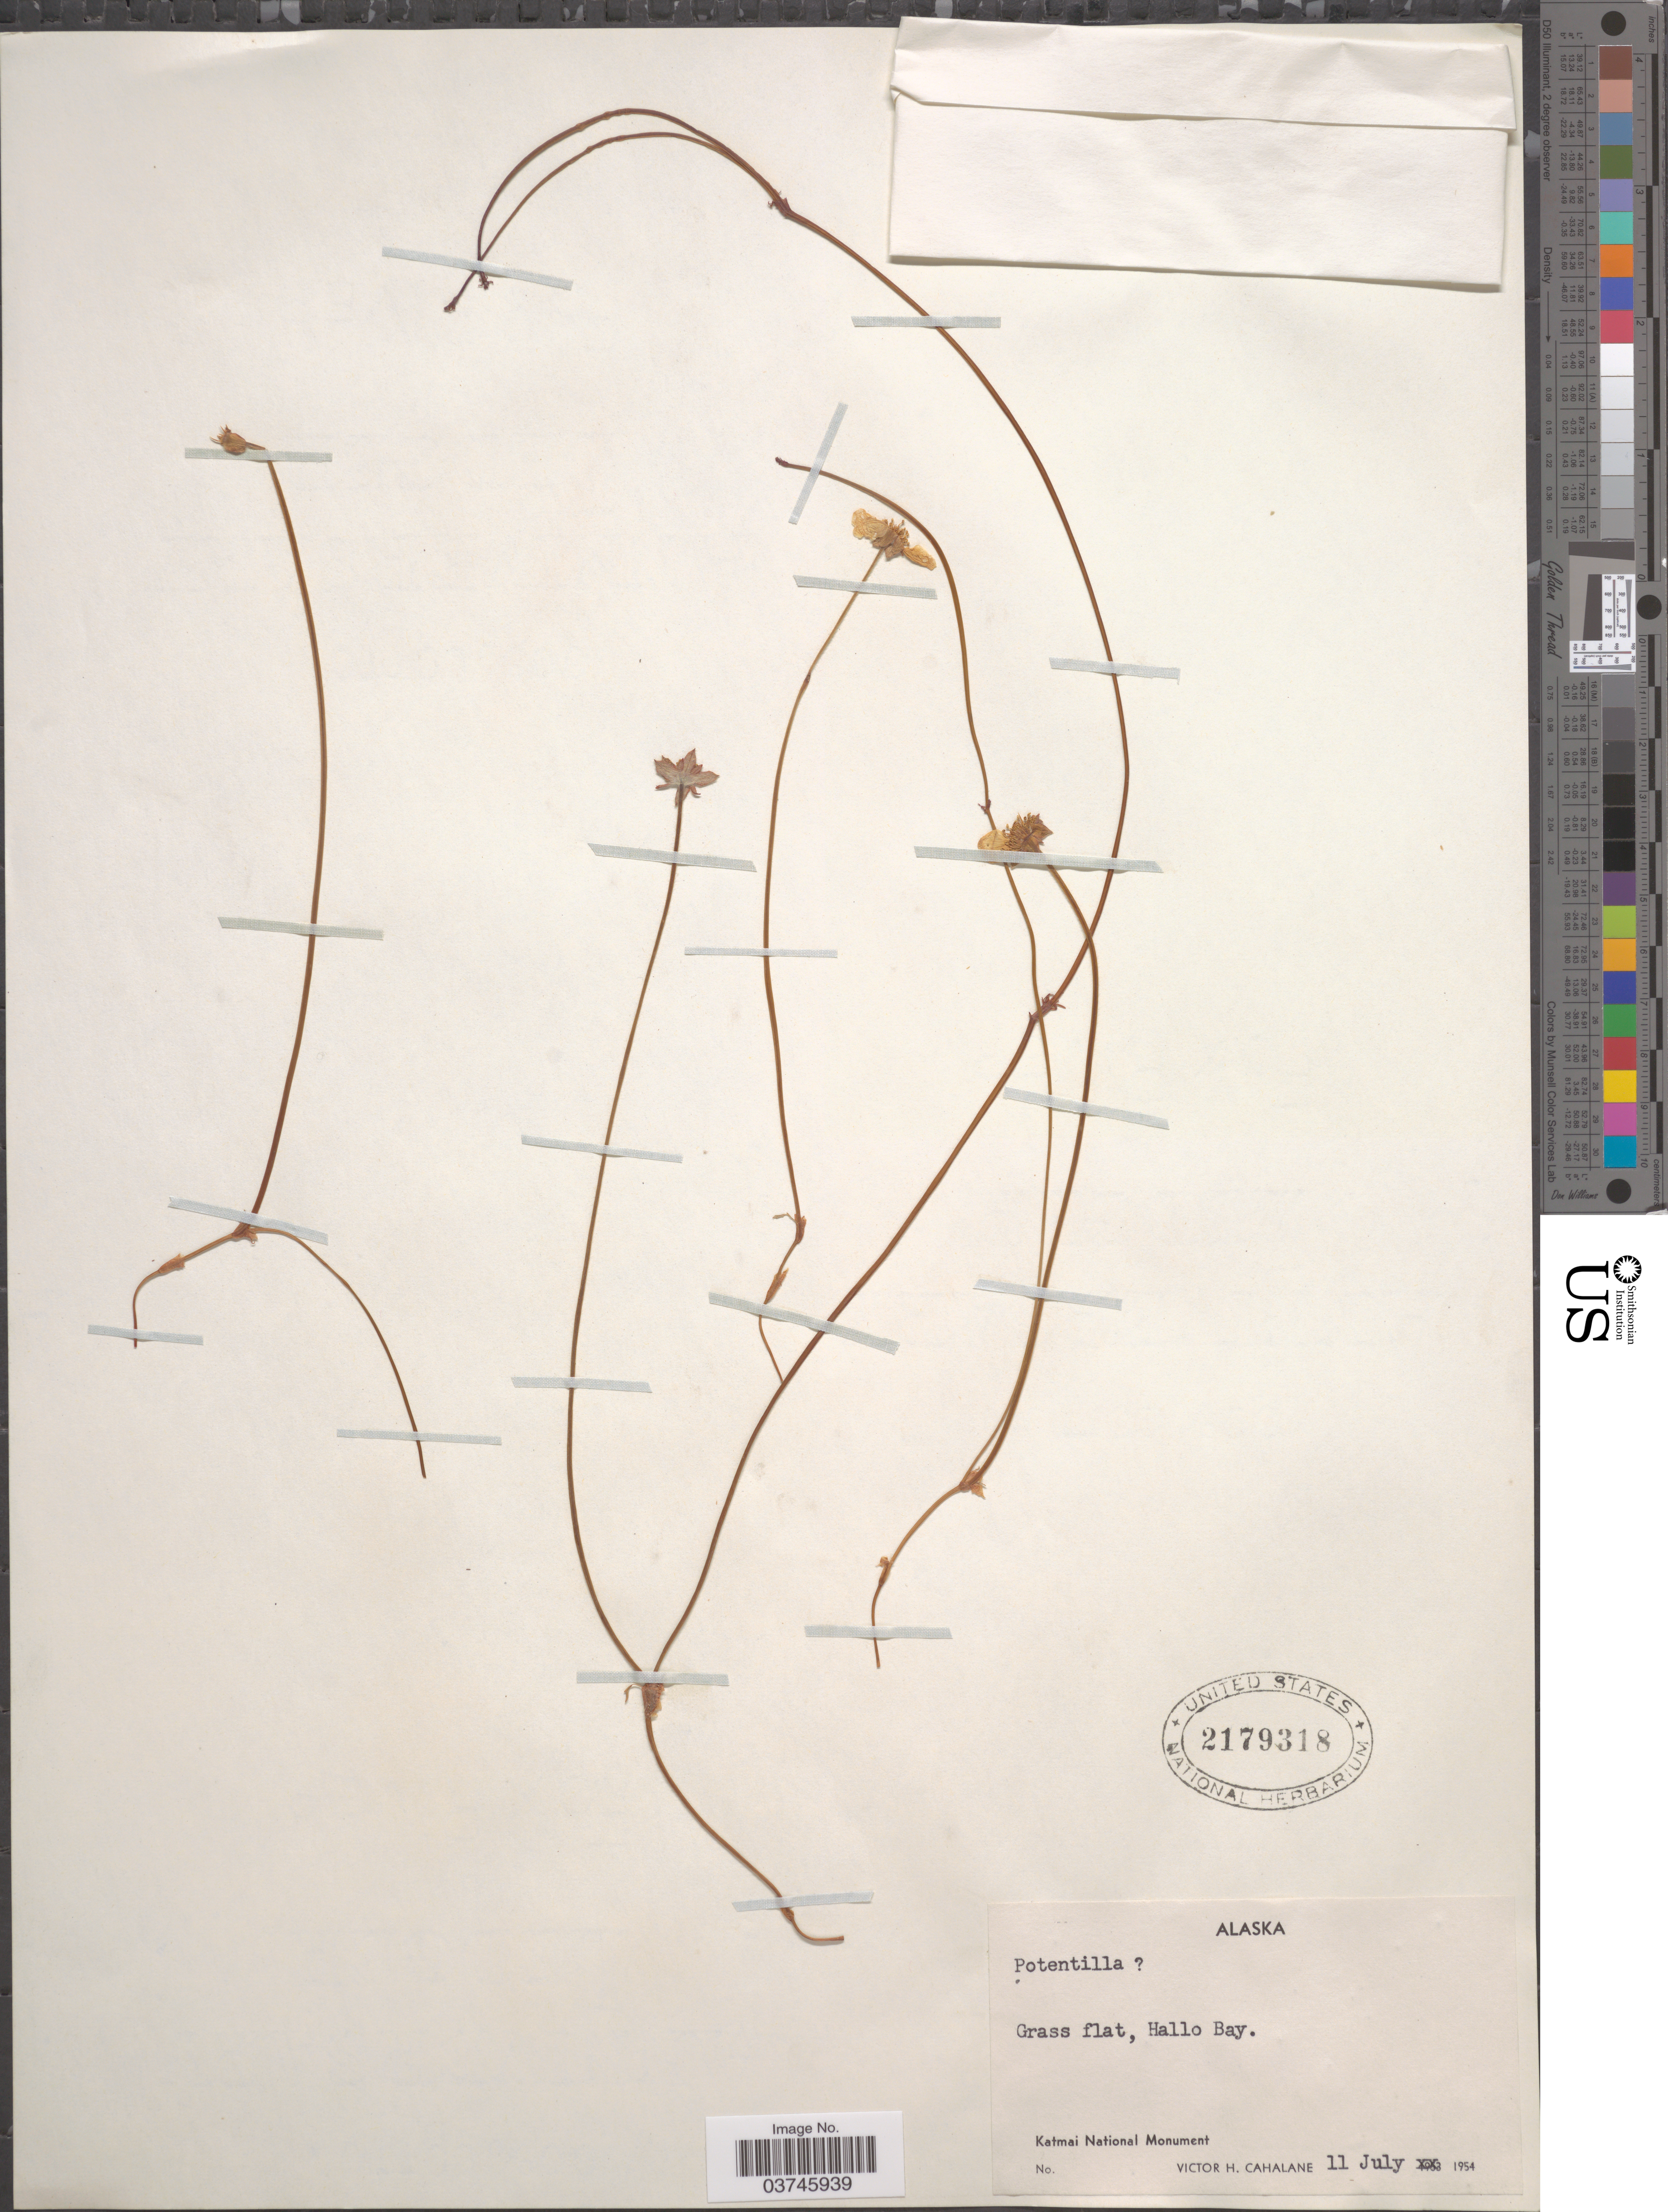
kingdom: Plantae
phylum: Tracheophyta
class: Magnoliopsida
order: Rosales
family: Rosaceae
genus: Argentina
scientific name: Argentina sp.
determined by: Strong, Mark T., (BOT), Smithsonian Institution - National Museum of Natural History (UNITED STATES)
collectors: V. Cahalane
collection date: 1954-07-11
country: United States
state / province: Alaska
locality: Hallo Bay. Katmai National Monument.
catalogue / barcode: US 2179318